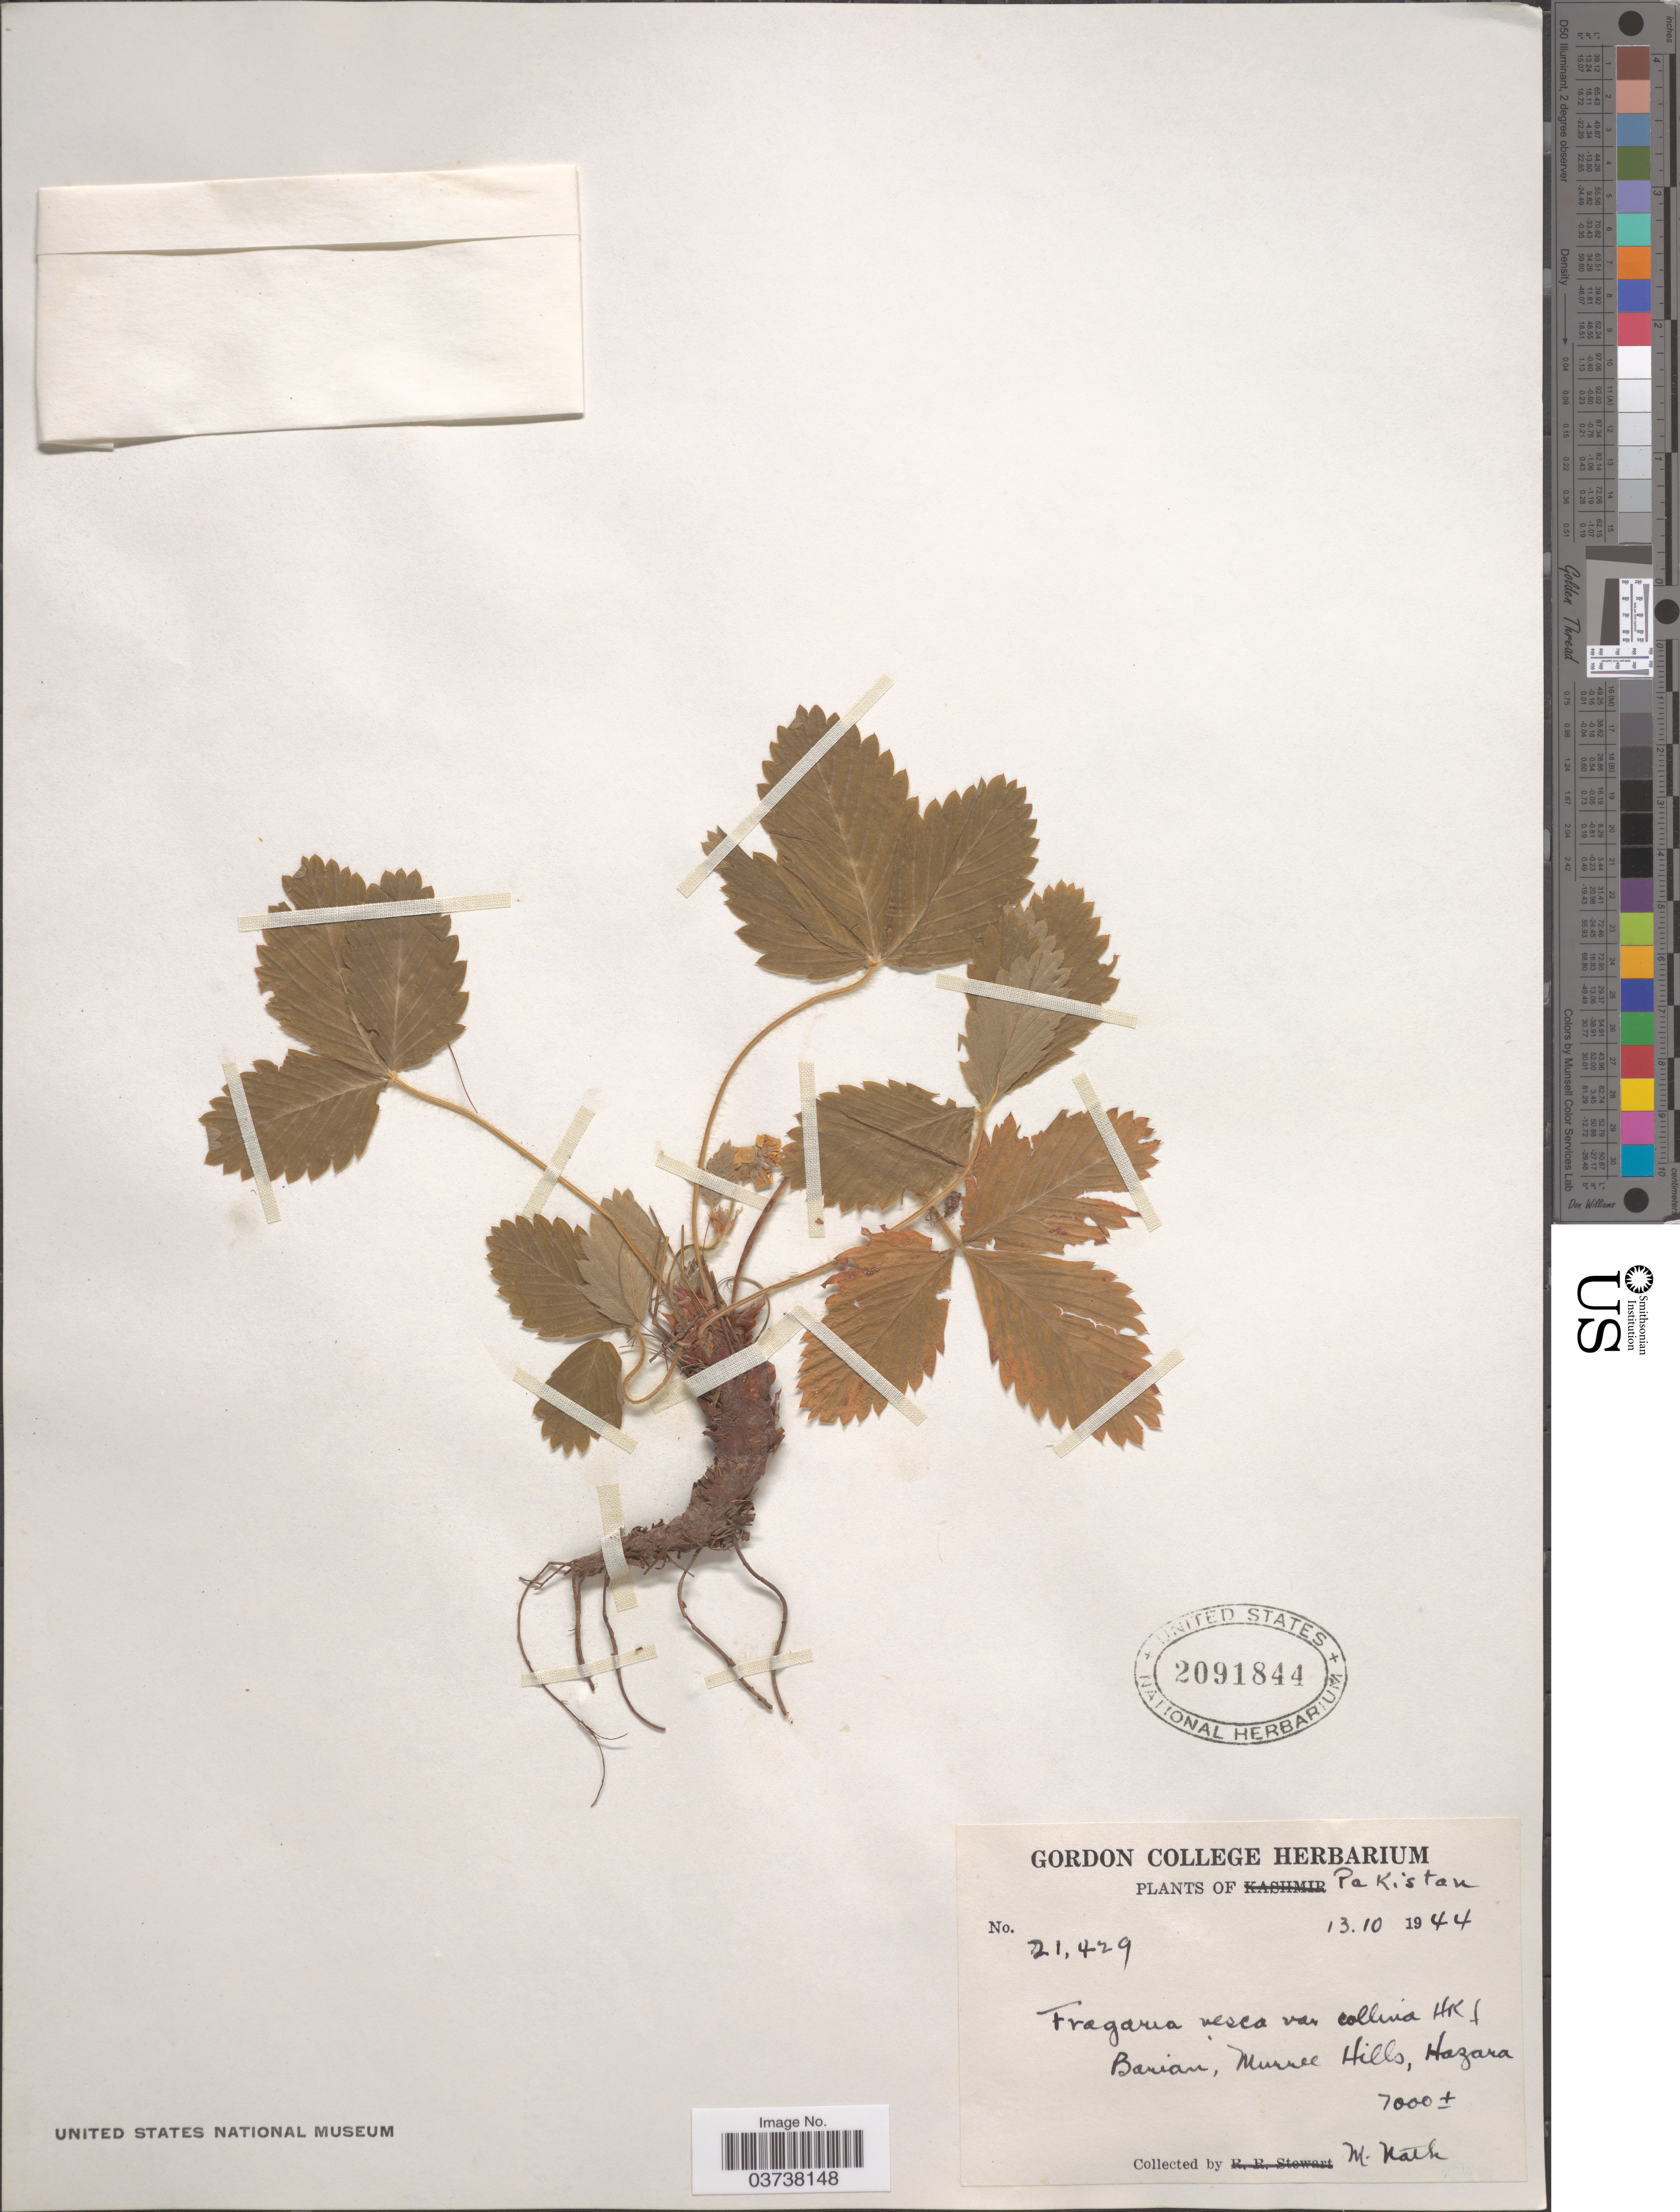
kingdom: Plantae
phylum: Tracheophyta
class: Magnoliopsida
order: Rosales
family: Rosaceae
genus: Fragaria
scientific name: Fragaria vesca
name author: L.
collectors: M. Nath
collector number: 21429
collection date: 1944-10-13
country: Pakistan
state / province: Khyber Pakhtunkhwa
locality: Barian, Murree Hills, Hazara.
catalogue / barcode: US 2091844